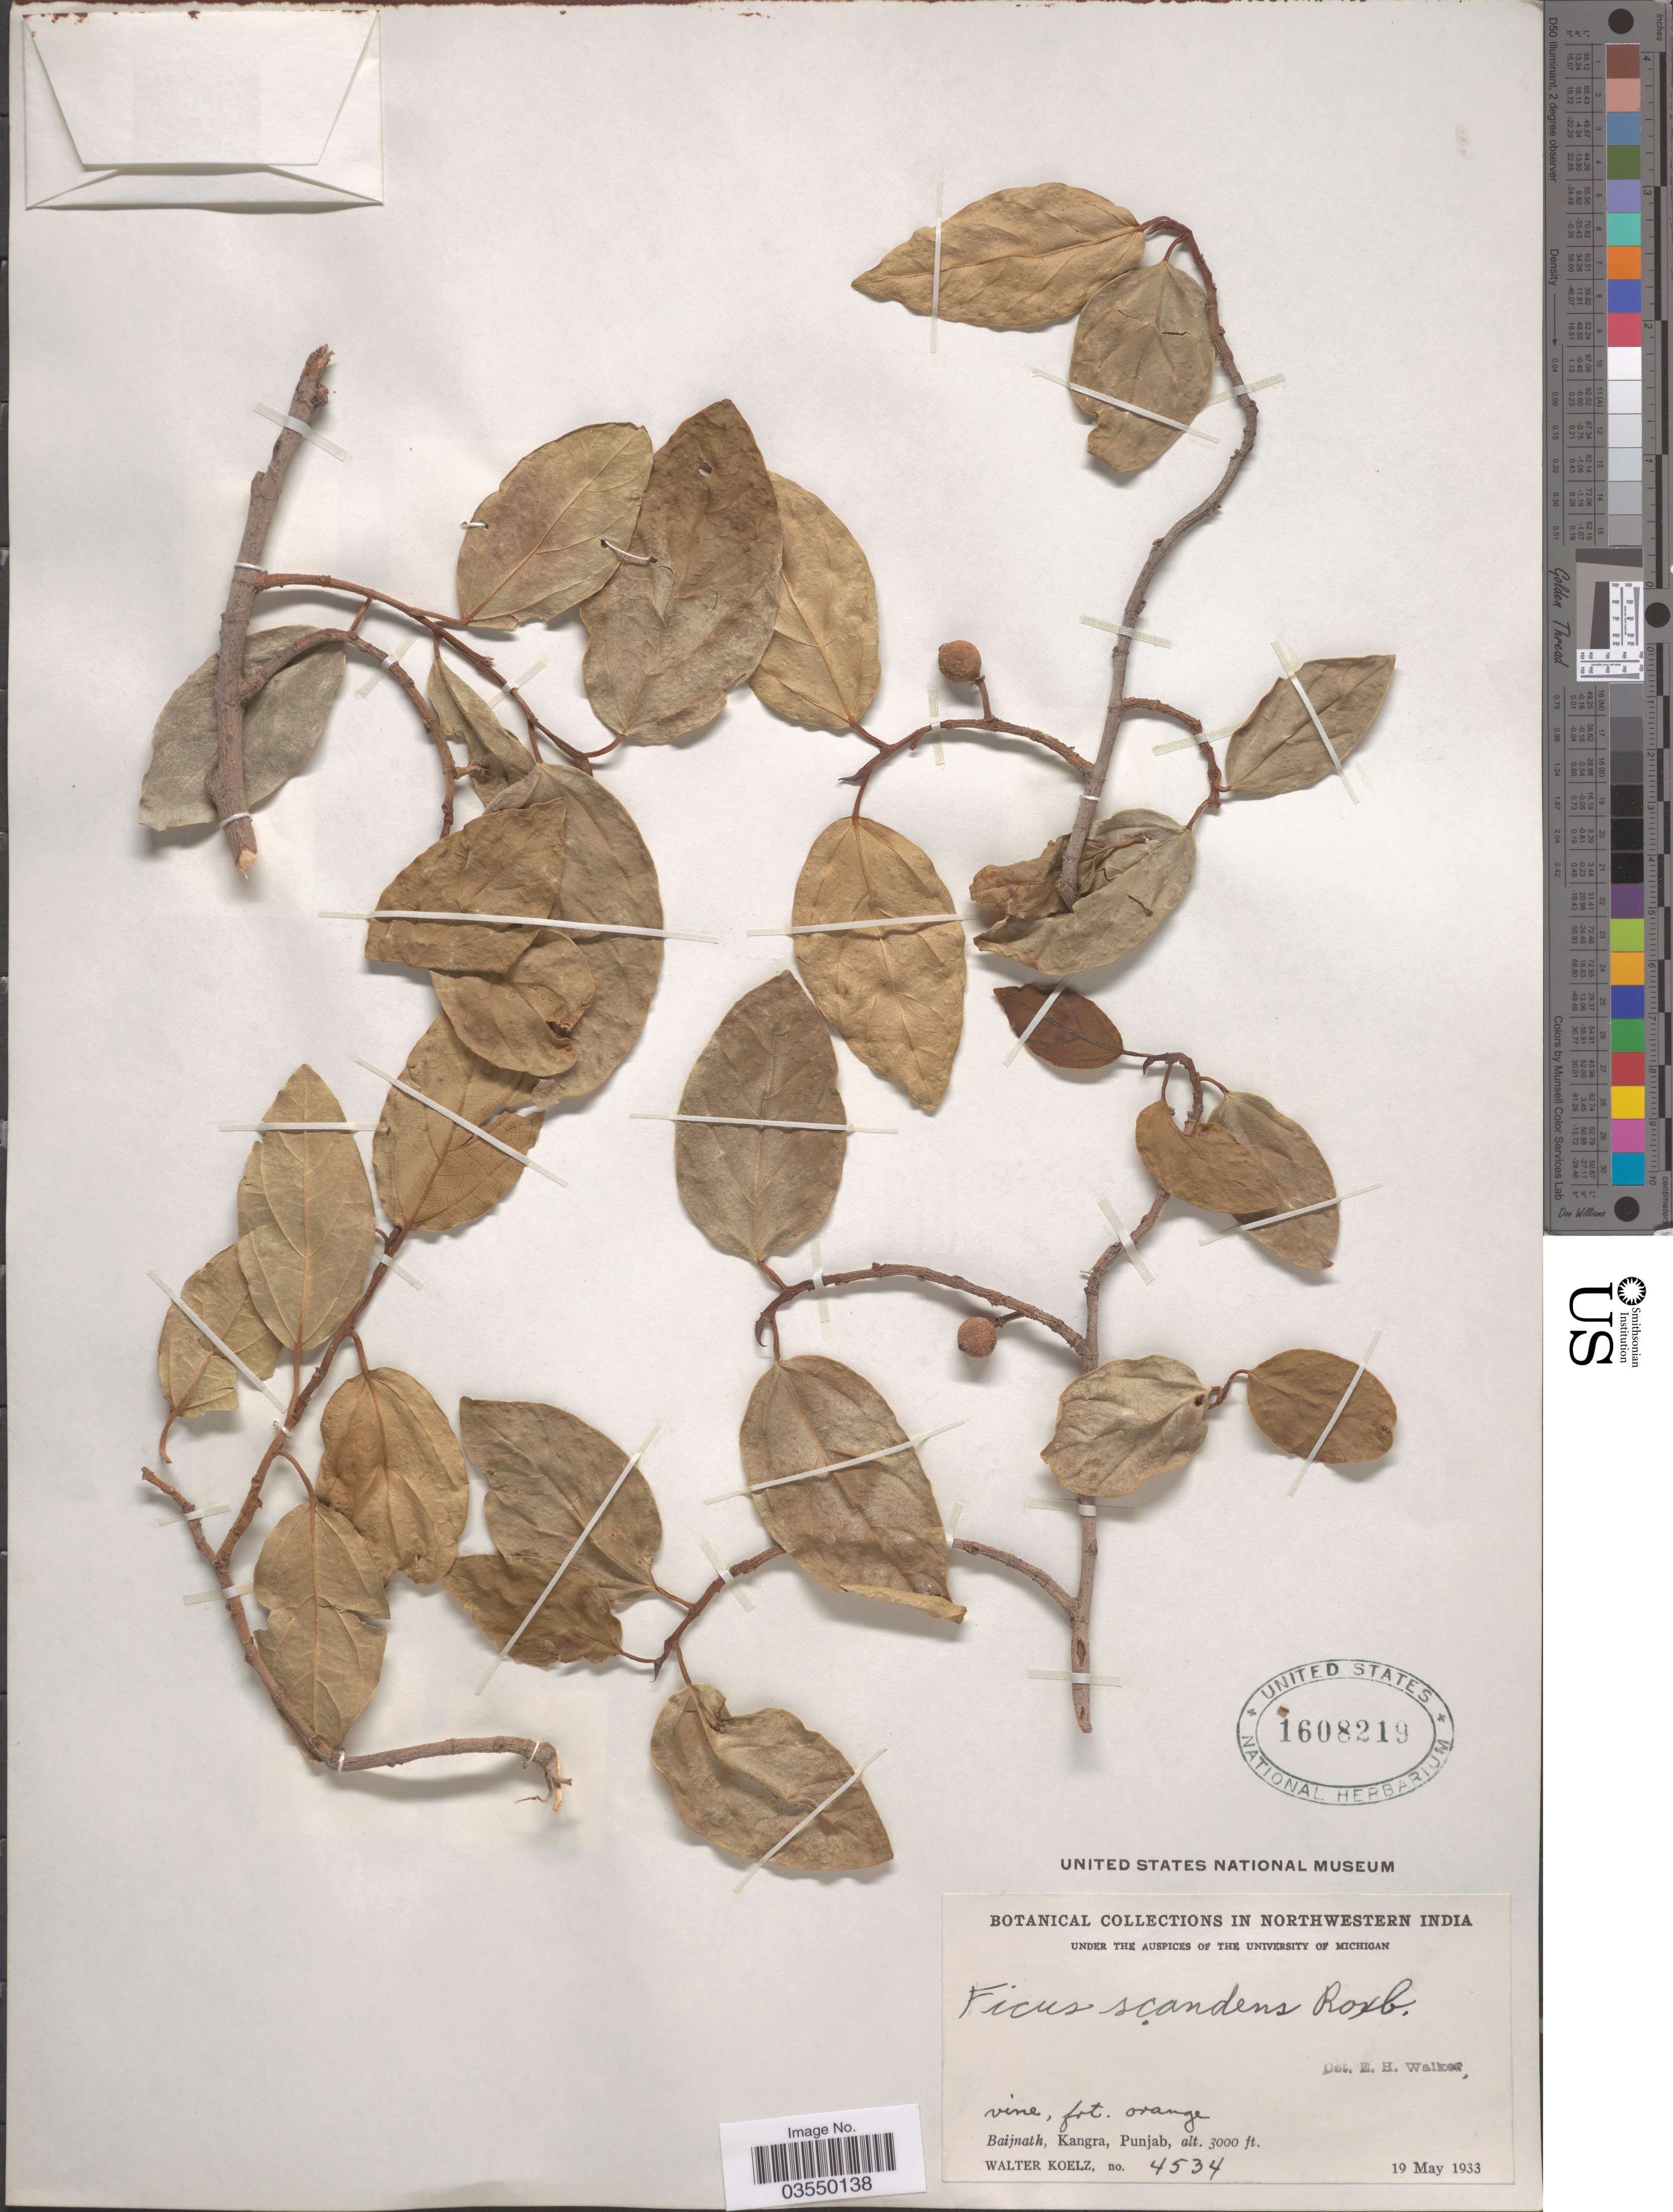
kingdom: Plantae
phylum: Tracheophyta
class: Magnoliopsida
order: Rosales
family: Moraceae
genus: Ficus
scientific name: Ficus hederacea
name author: Roxb.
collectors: W. N. Koelz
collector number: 4534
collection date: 1933-05-19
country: India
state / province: Punjab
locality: Northwestern India. Baijnath, Kangra.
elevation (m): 914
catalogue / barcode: US 1608219